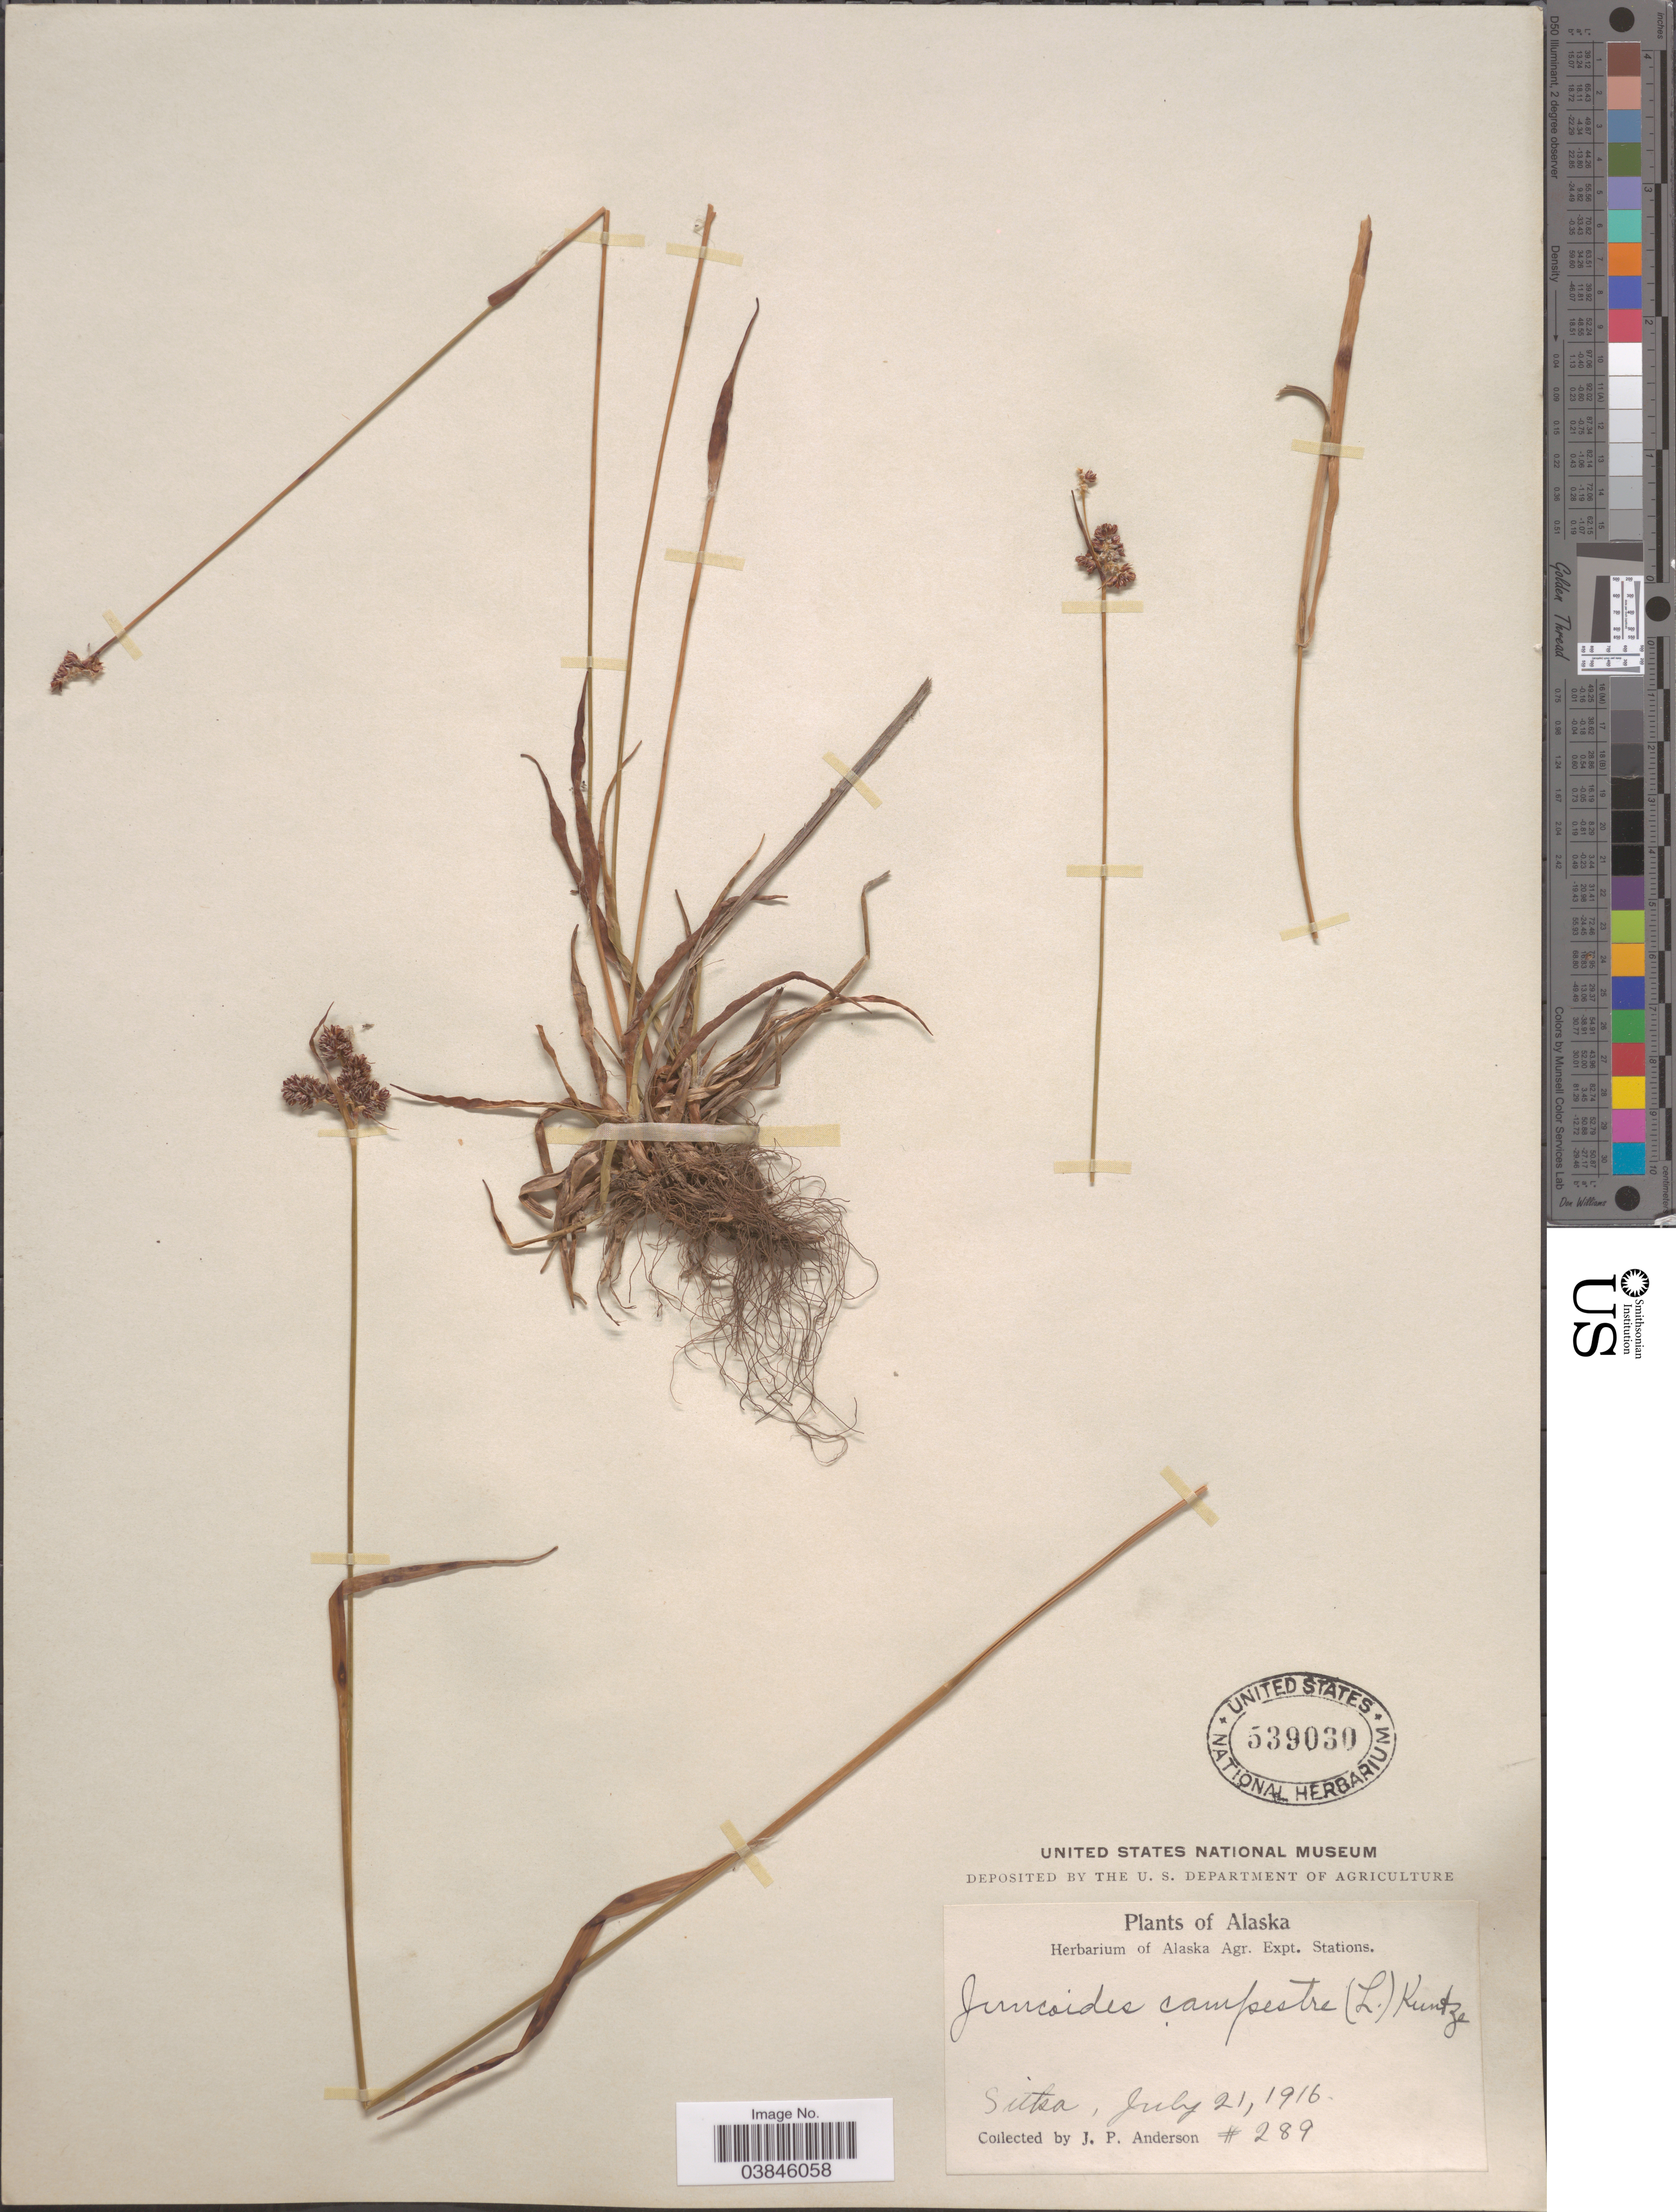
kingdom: Plantae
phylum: Tracheophyta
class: Liliopsida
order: Poales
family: Juncaceae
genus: Luzula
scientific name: Luzula multiflora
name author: (Ehrh.) Lej.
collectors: J. P. Anderson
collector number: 289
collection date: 1916-07-21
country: United States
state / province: Alaska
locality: Sitka.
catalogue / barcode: US 539030